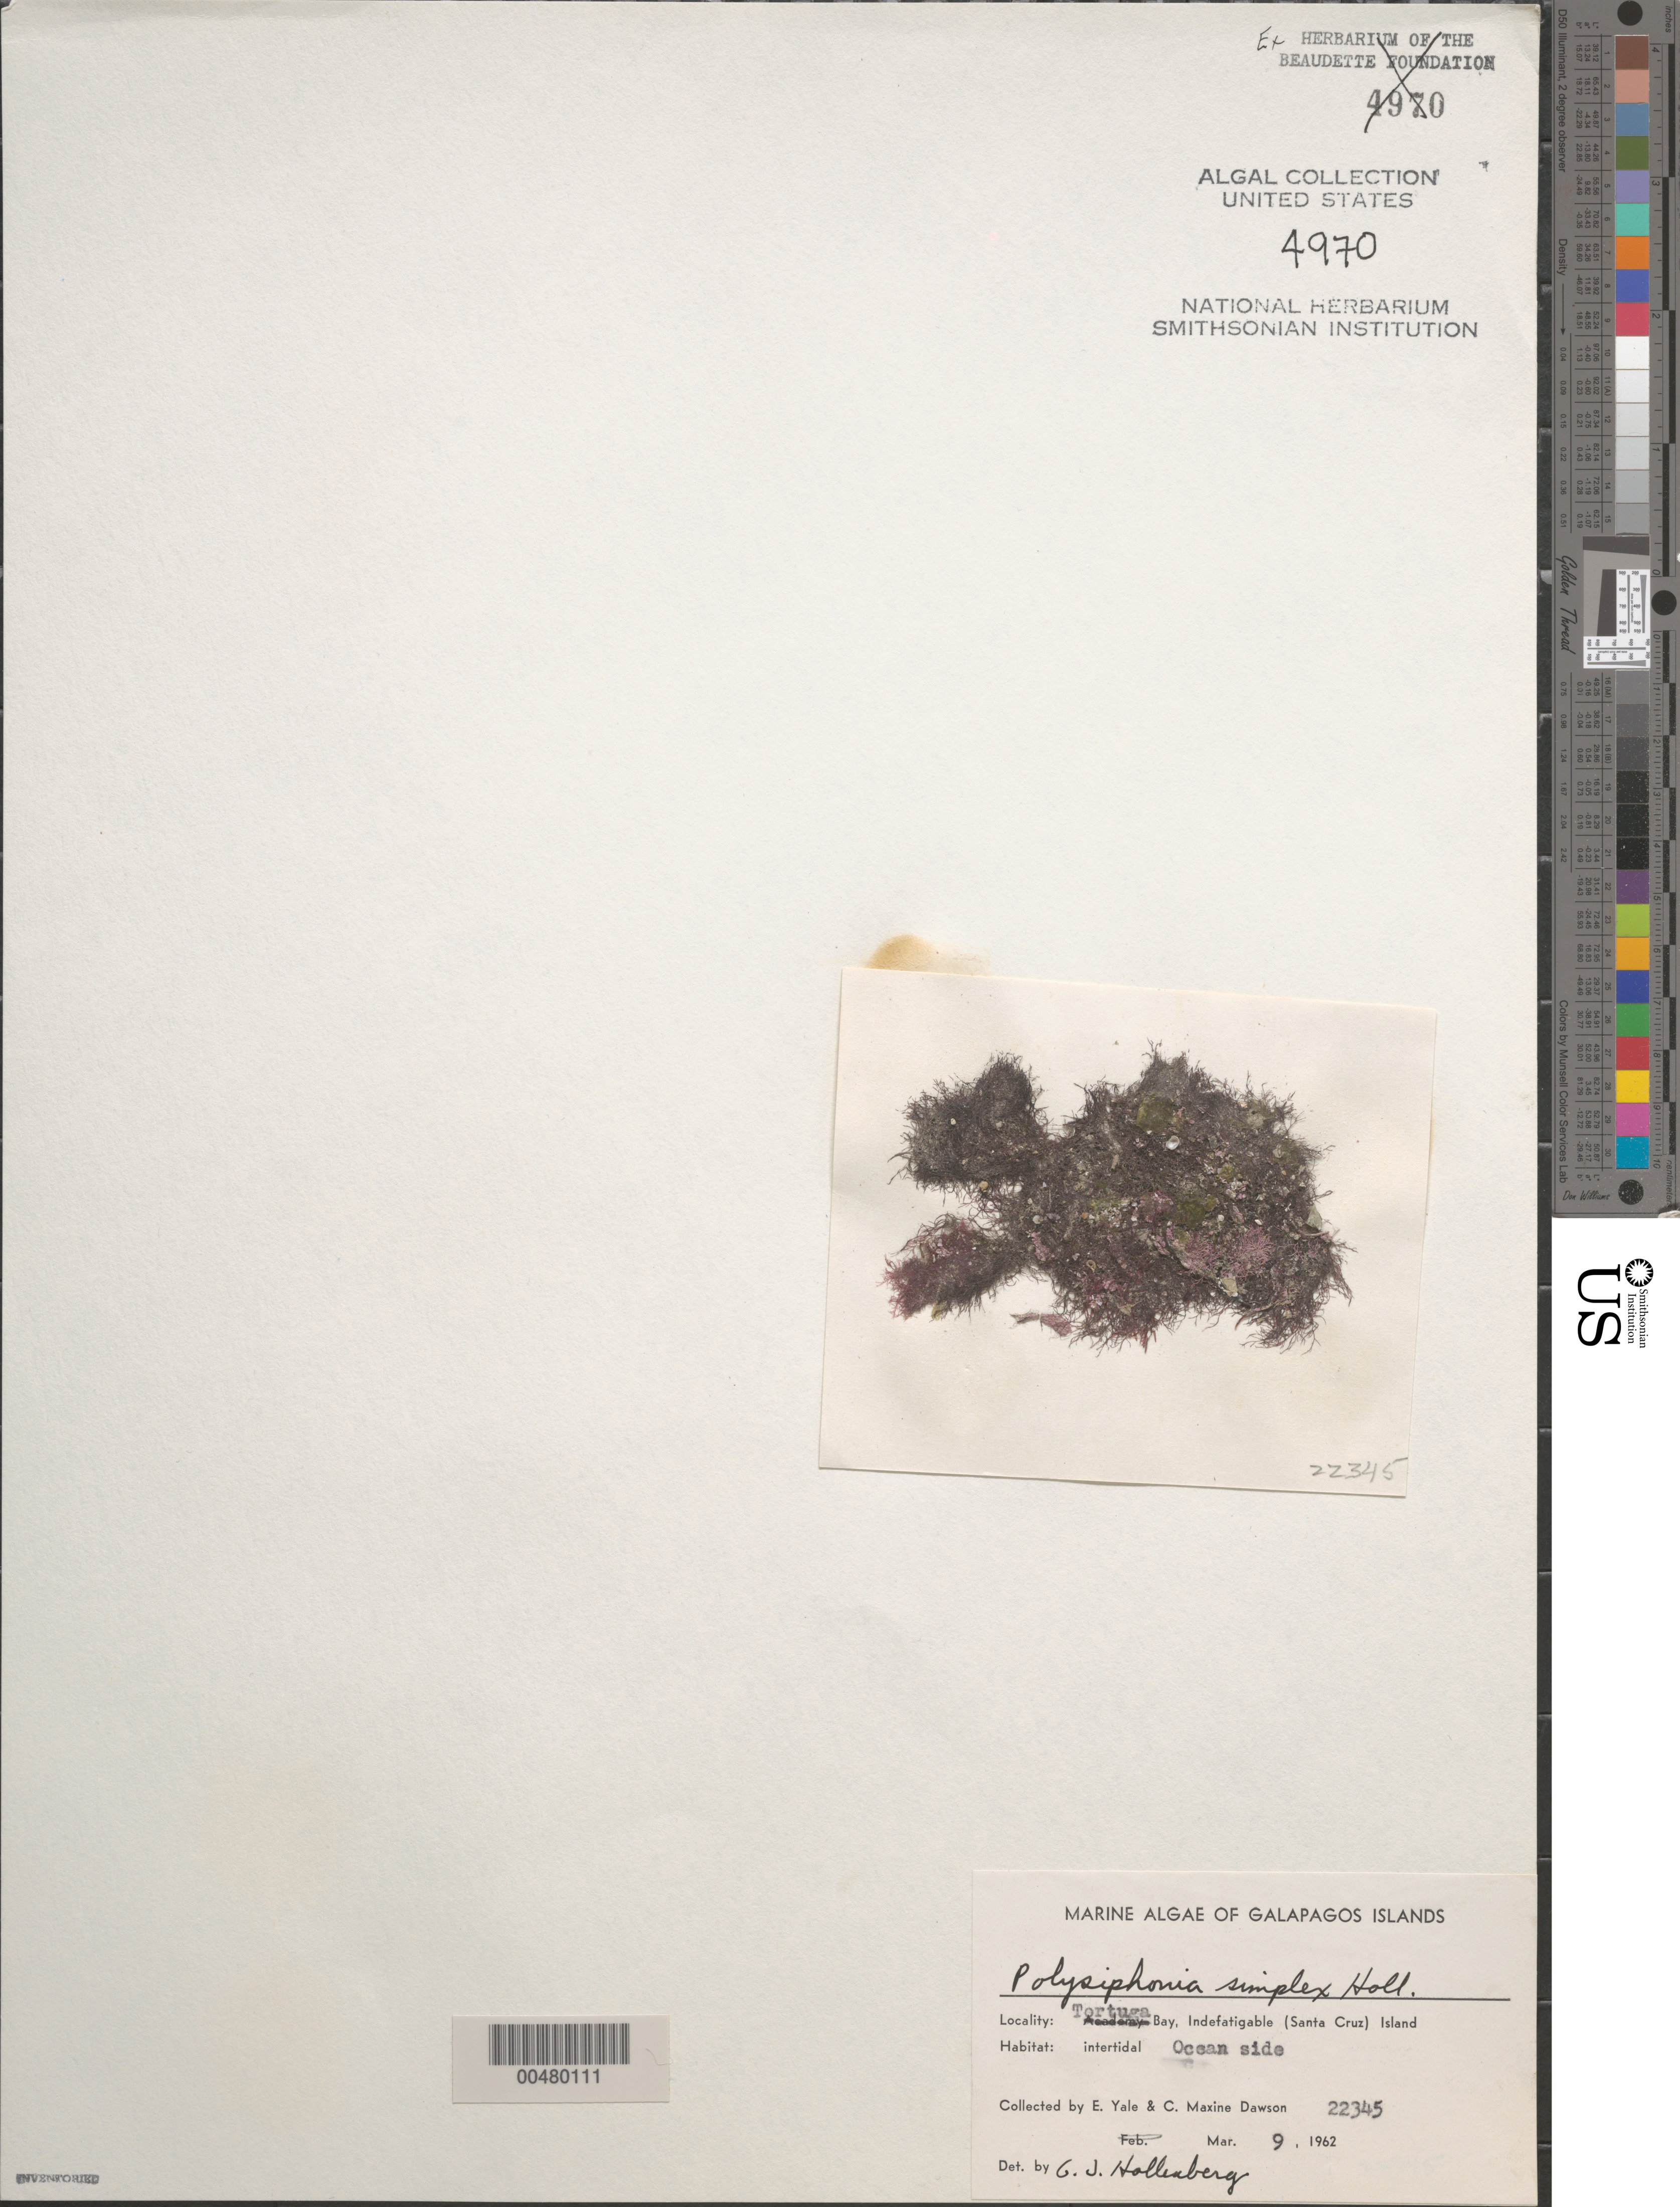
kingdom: Plantae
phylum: Rhodophyta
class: Florideophyceae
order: Ceramiales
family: Rhodomelaceae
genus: Melanothamnus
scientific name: Melanothamnus simplex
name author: (Hollenb.) Diaz-Tapia & Maggs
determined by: Algae name updating Project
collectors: E. Y. Dawson & C. M. Dawson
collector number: EYD 22345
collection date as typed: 09 Mar 1962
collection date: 1962-03-09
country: Ecuador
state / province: Colón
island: Santa Cruz [Indefatigable, Chaves]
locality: Tortuga Bay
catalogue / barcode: US 4970